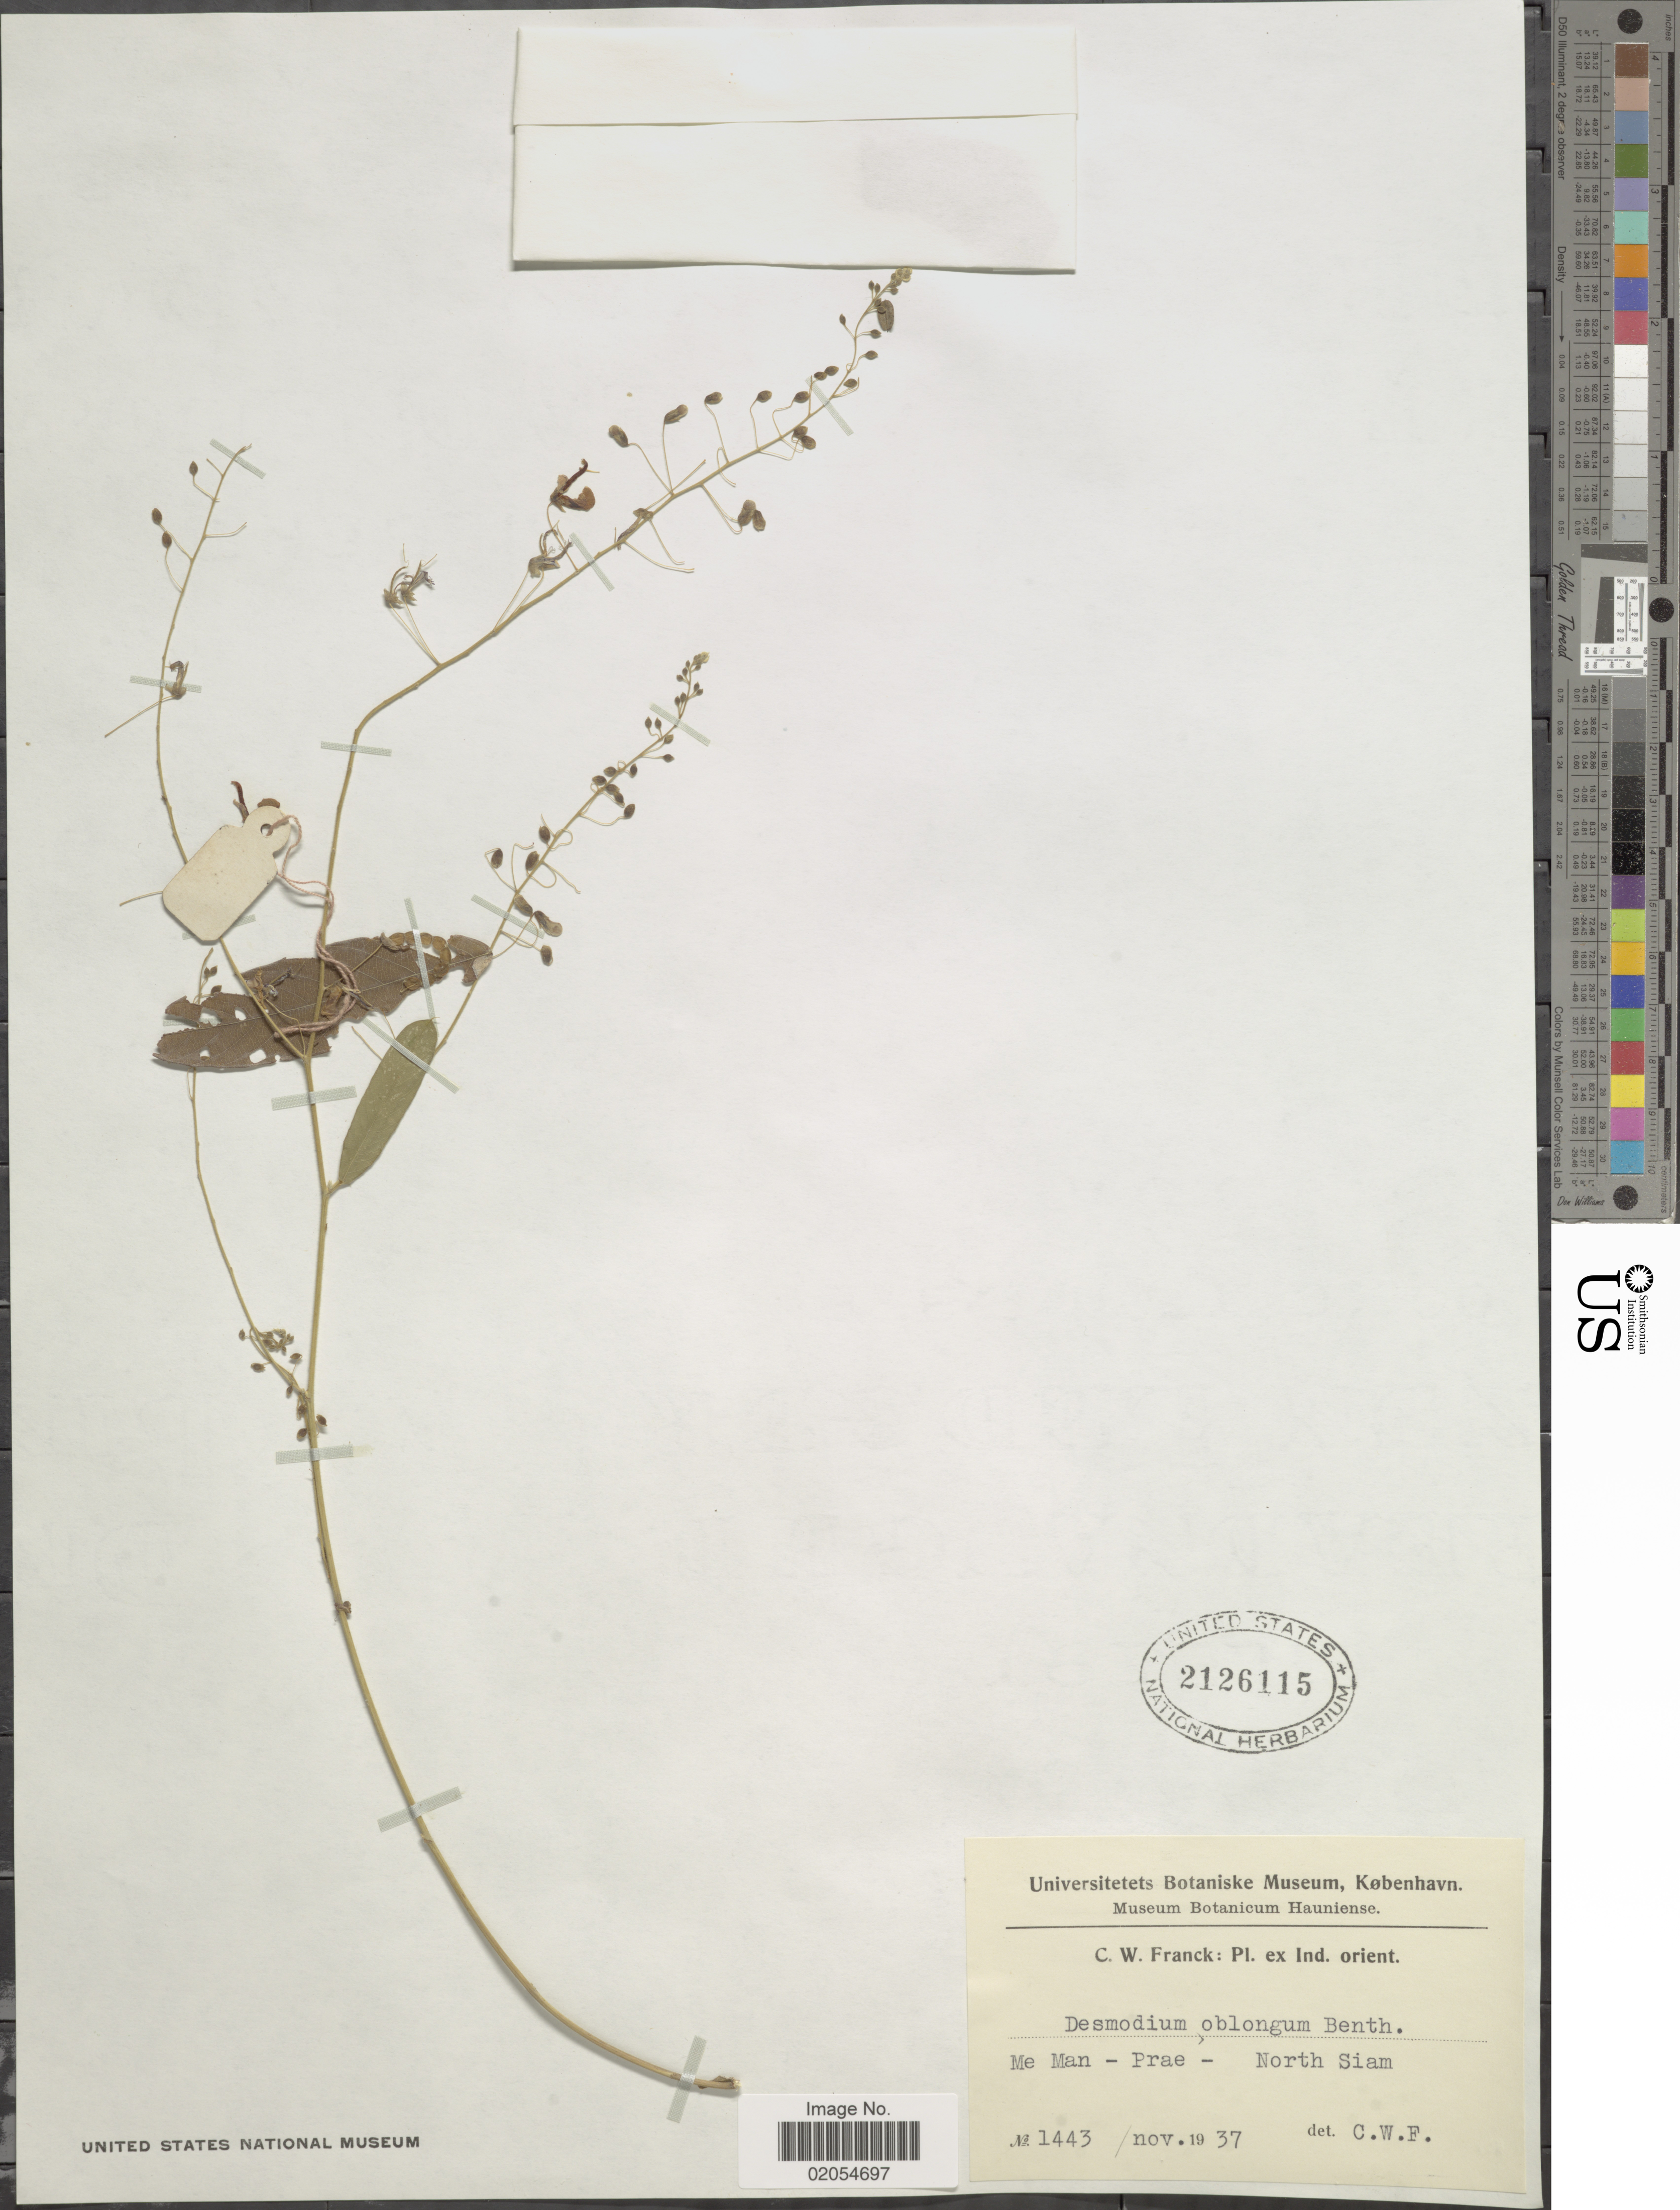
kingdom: Plantae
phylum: Tracheophyta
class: Magnoliopsida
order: Fabales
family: Fabaceae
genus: Uraria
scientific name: Uraria oblonga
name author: (Wall. ex Benth.) H. Ohashi & K. Ohashi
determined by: Strong, Mark T., (BOT), Smithsonian Institution - National Museum of Natural History (UNITED STATES)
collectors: C. Franck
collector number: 1443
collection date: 1937-11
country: Thailand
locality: Ind. orient. Me Man - Prae - North Siam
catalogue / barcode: US 2126115